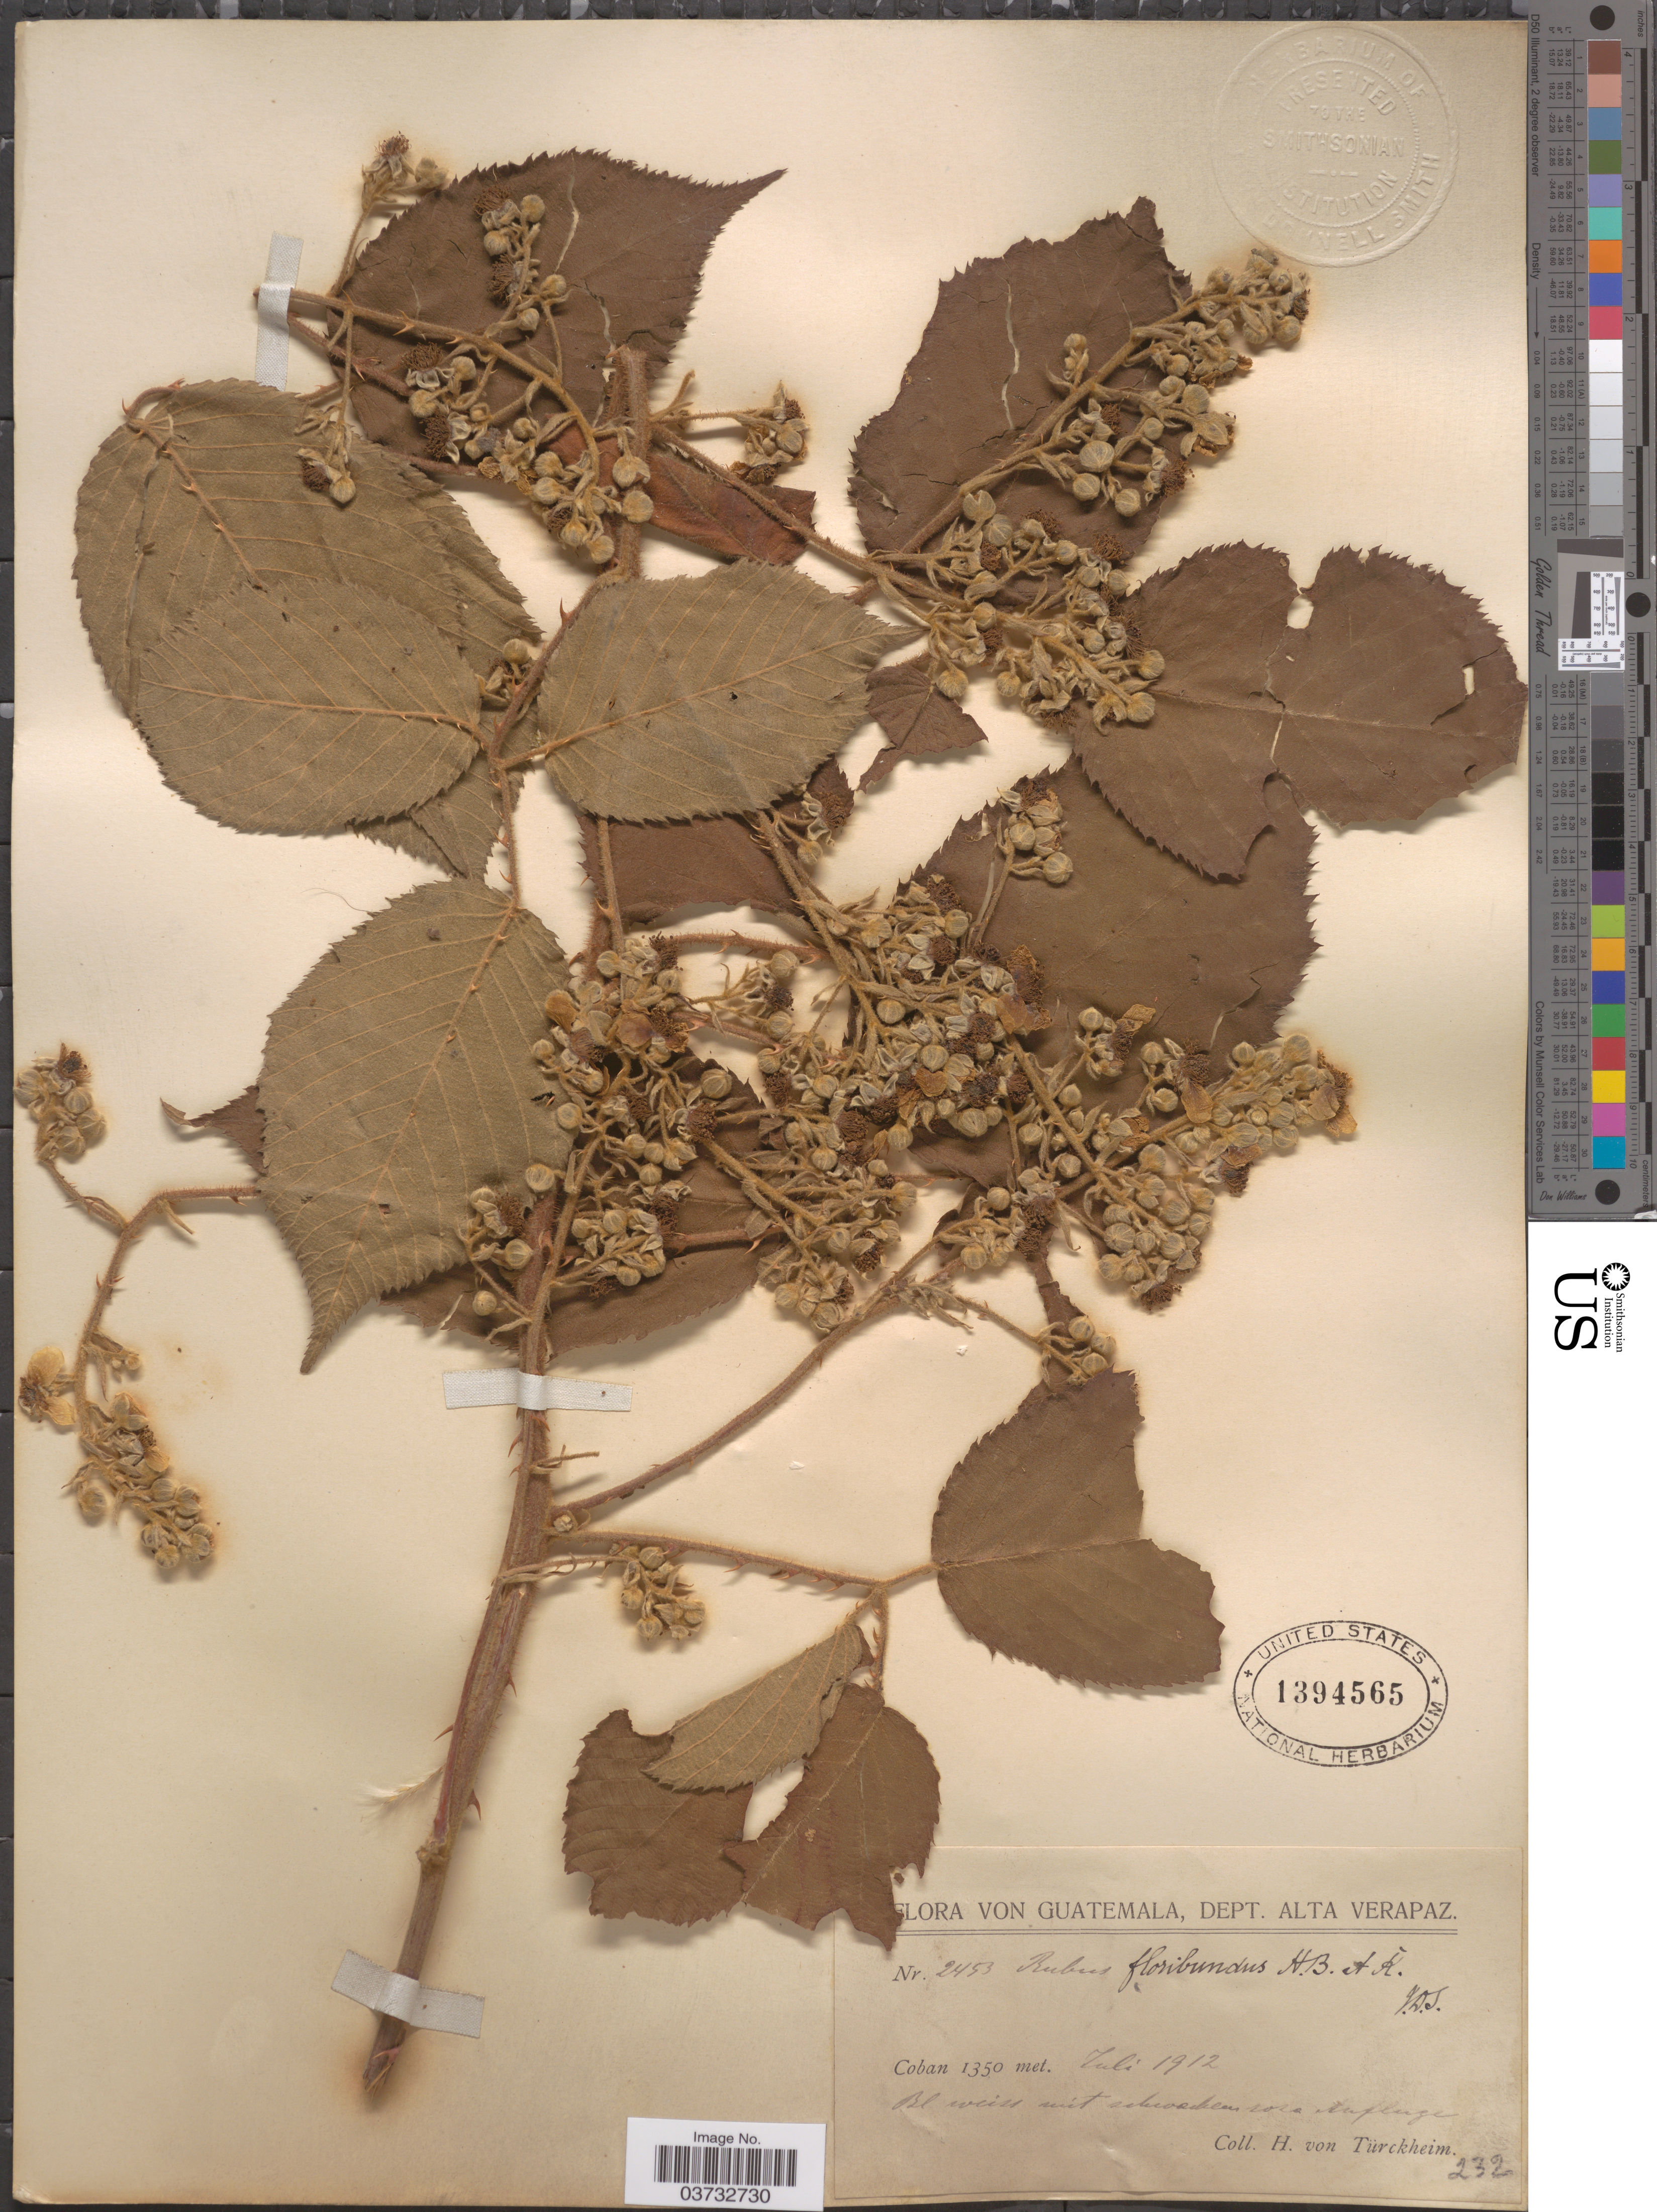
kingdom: Plantae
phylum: Tracheophyta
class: Magnoliopsida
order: Rosales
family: Rosaceae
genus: Rubus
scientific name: Rubus abundus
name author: Rydb.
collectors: H. von Türckheim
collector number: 2453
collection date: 1912-07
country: Guatemala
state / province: Alta Verapaz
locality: Dept. Alta Verapaz. Coban.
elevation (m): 1350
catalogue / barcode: US 1394565